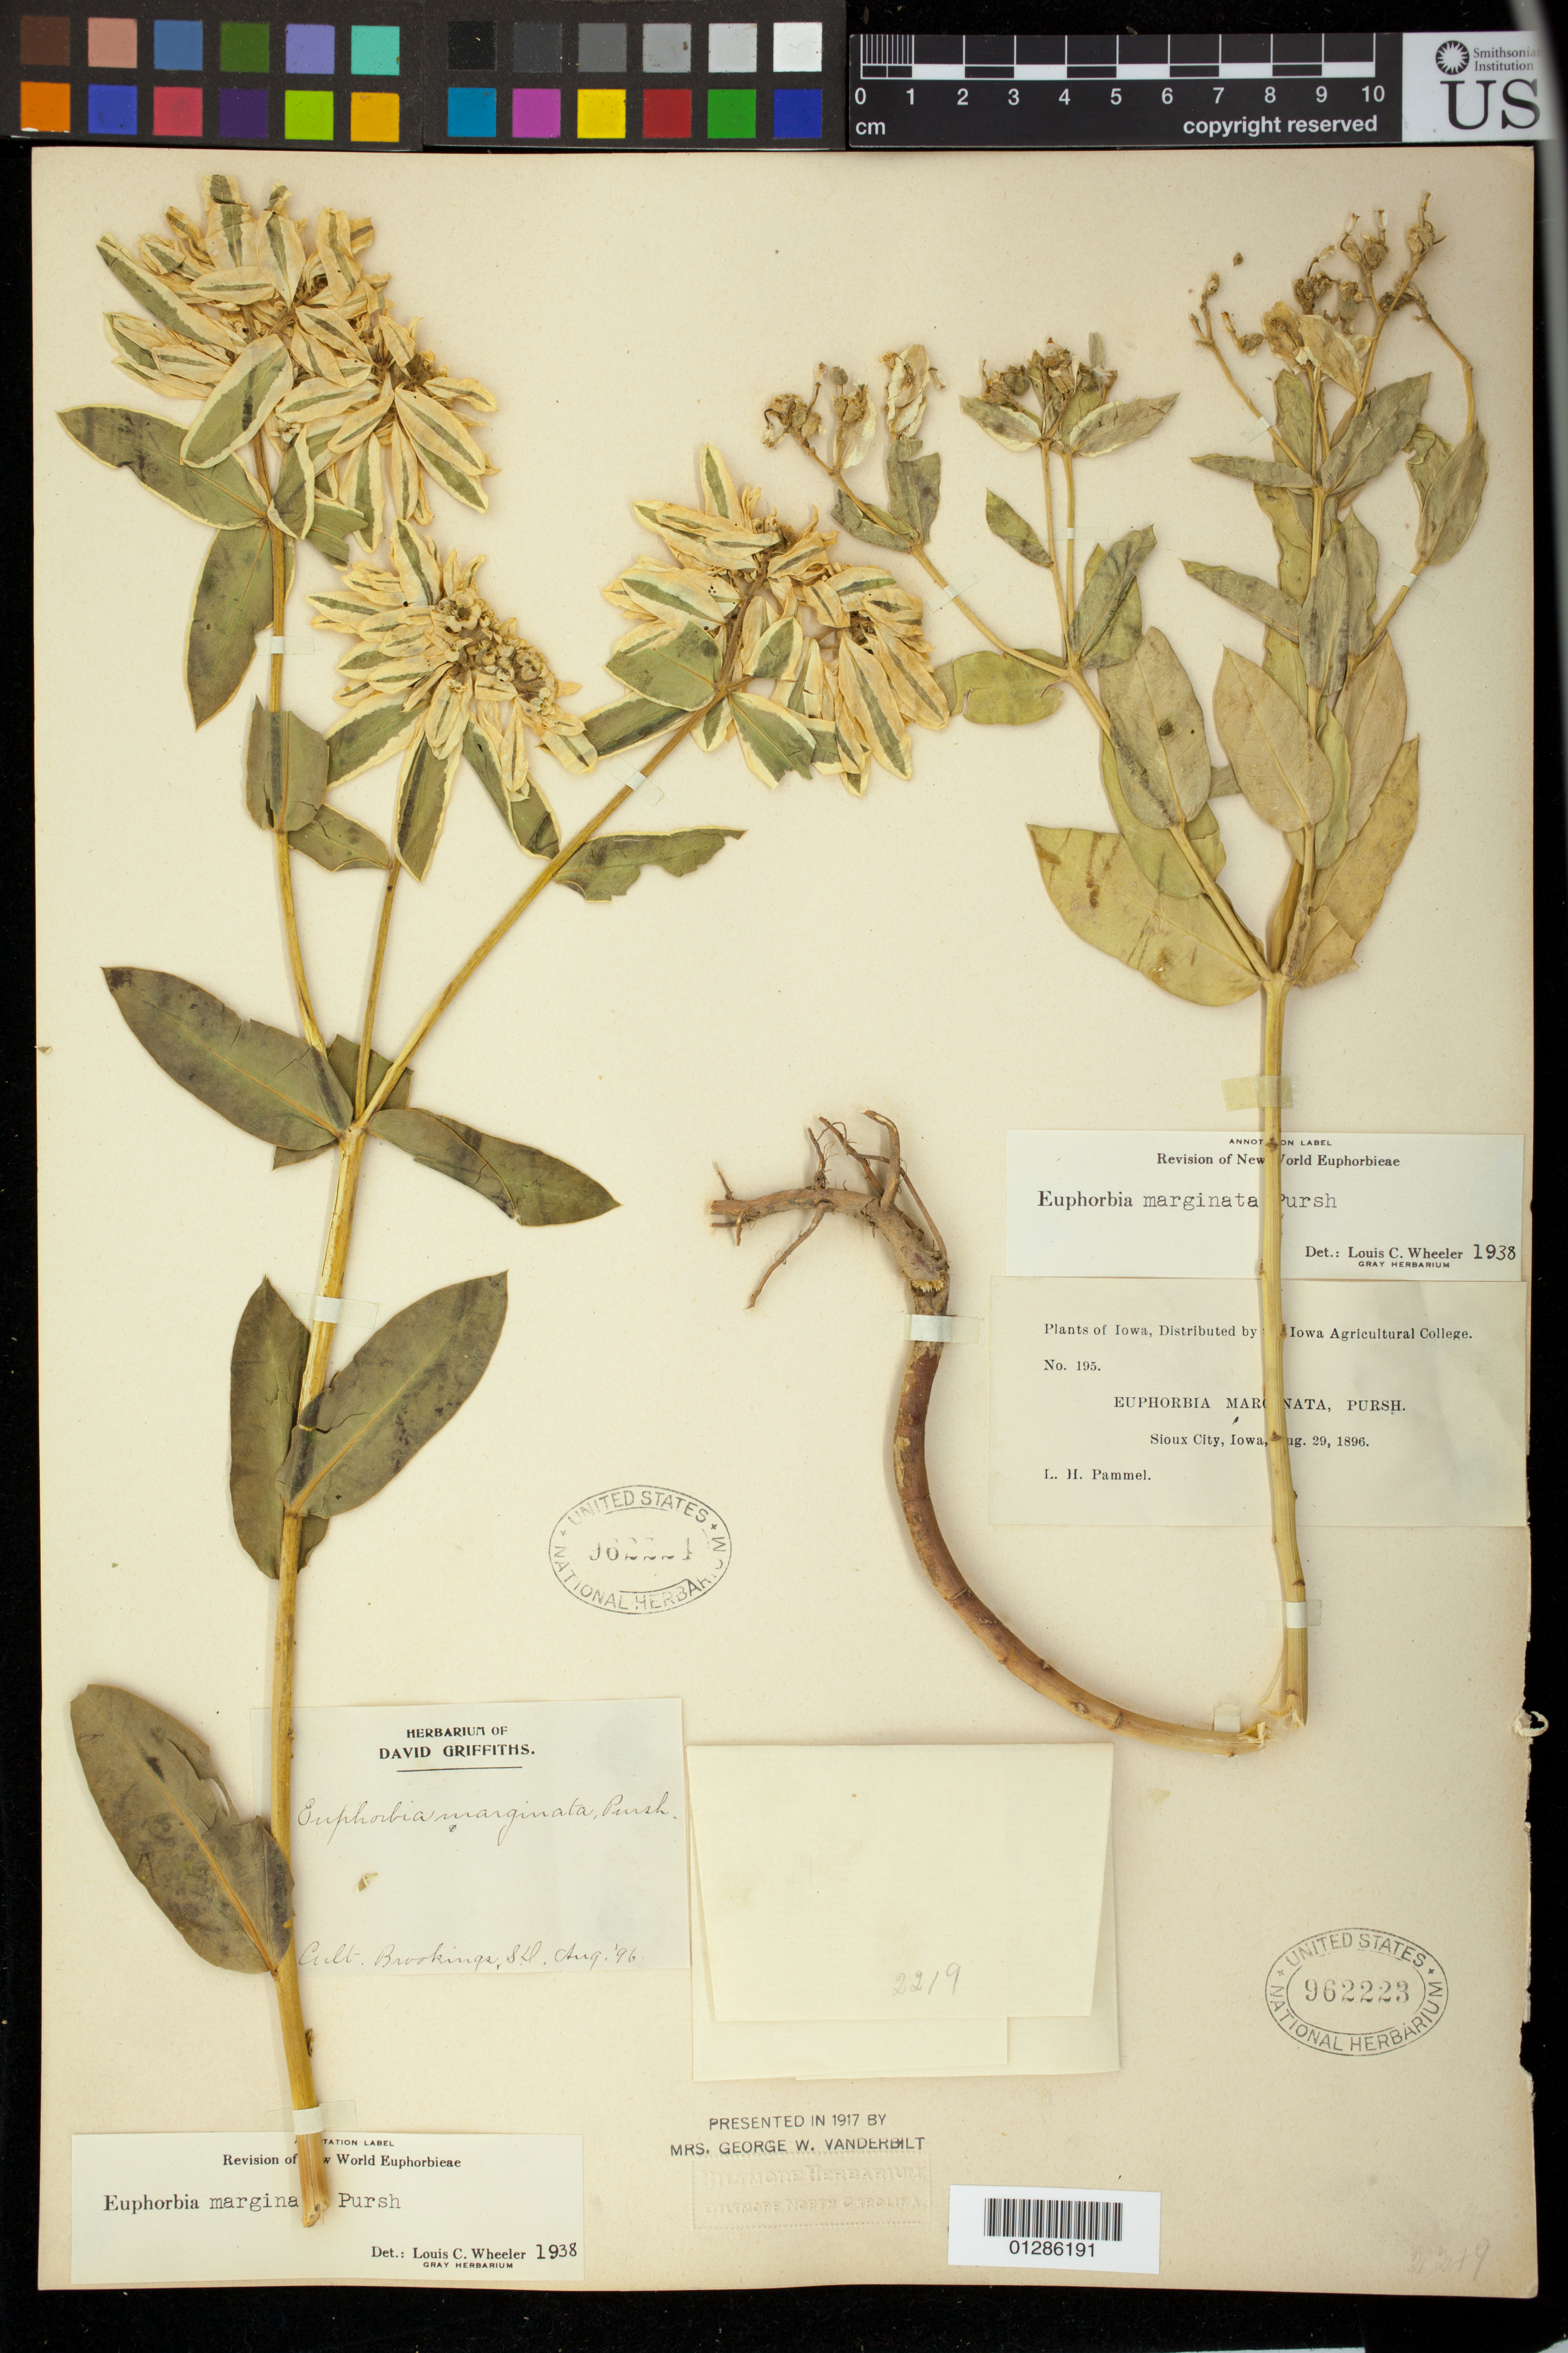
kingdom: Plantae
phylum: Tracheophyta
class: Magnoliopsida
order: Malpighiales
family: Euphorbiaceae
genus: Euphorbia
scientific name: Euphorbia marginata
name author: Pursh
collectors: L. Pammel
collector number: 195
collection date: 1896-08-29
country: United States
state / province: Iowa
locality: Sioux City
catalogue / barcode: US 962223-2